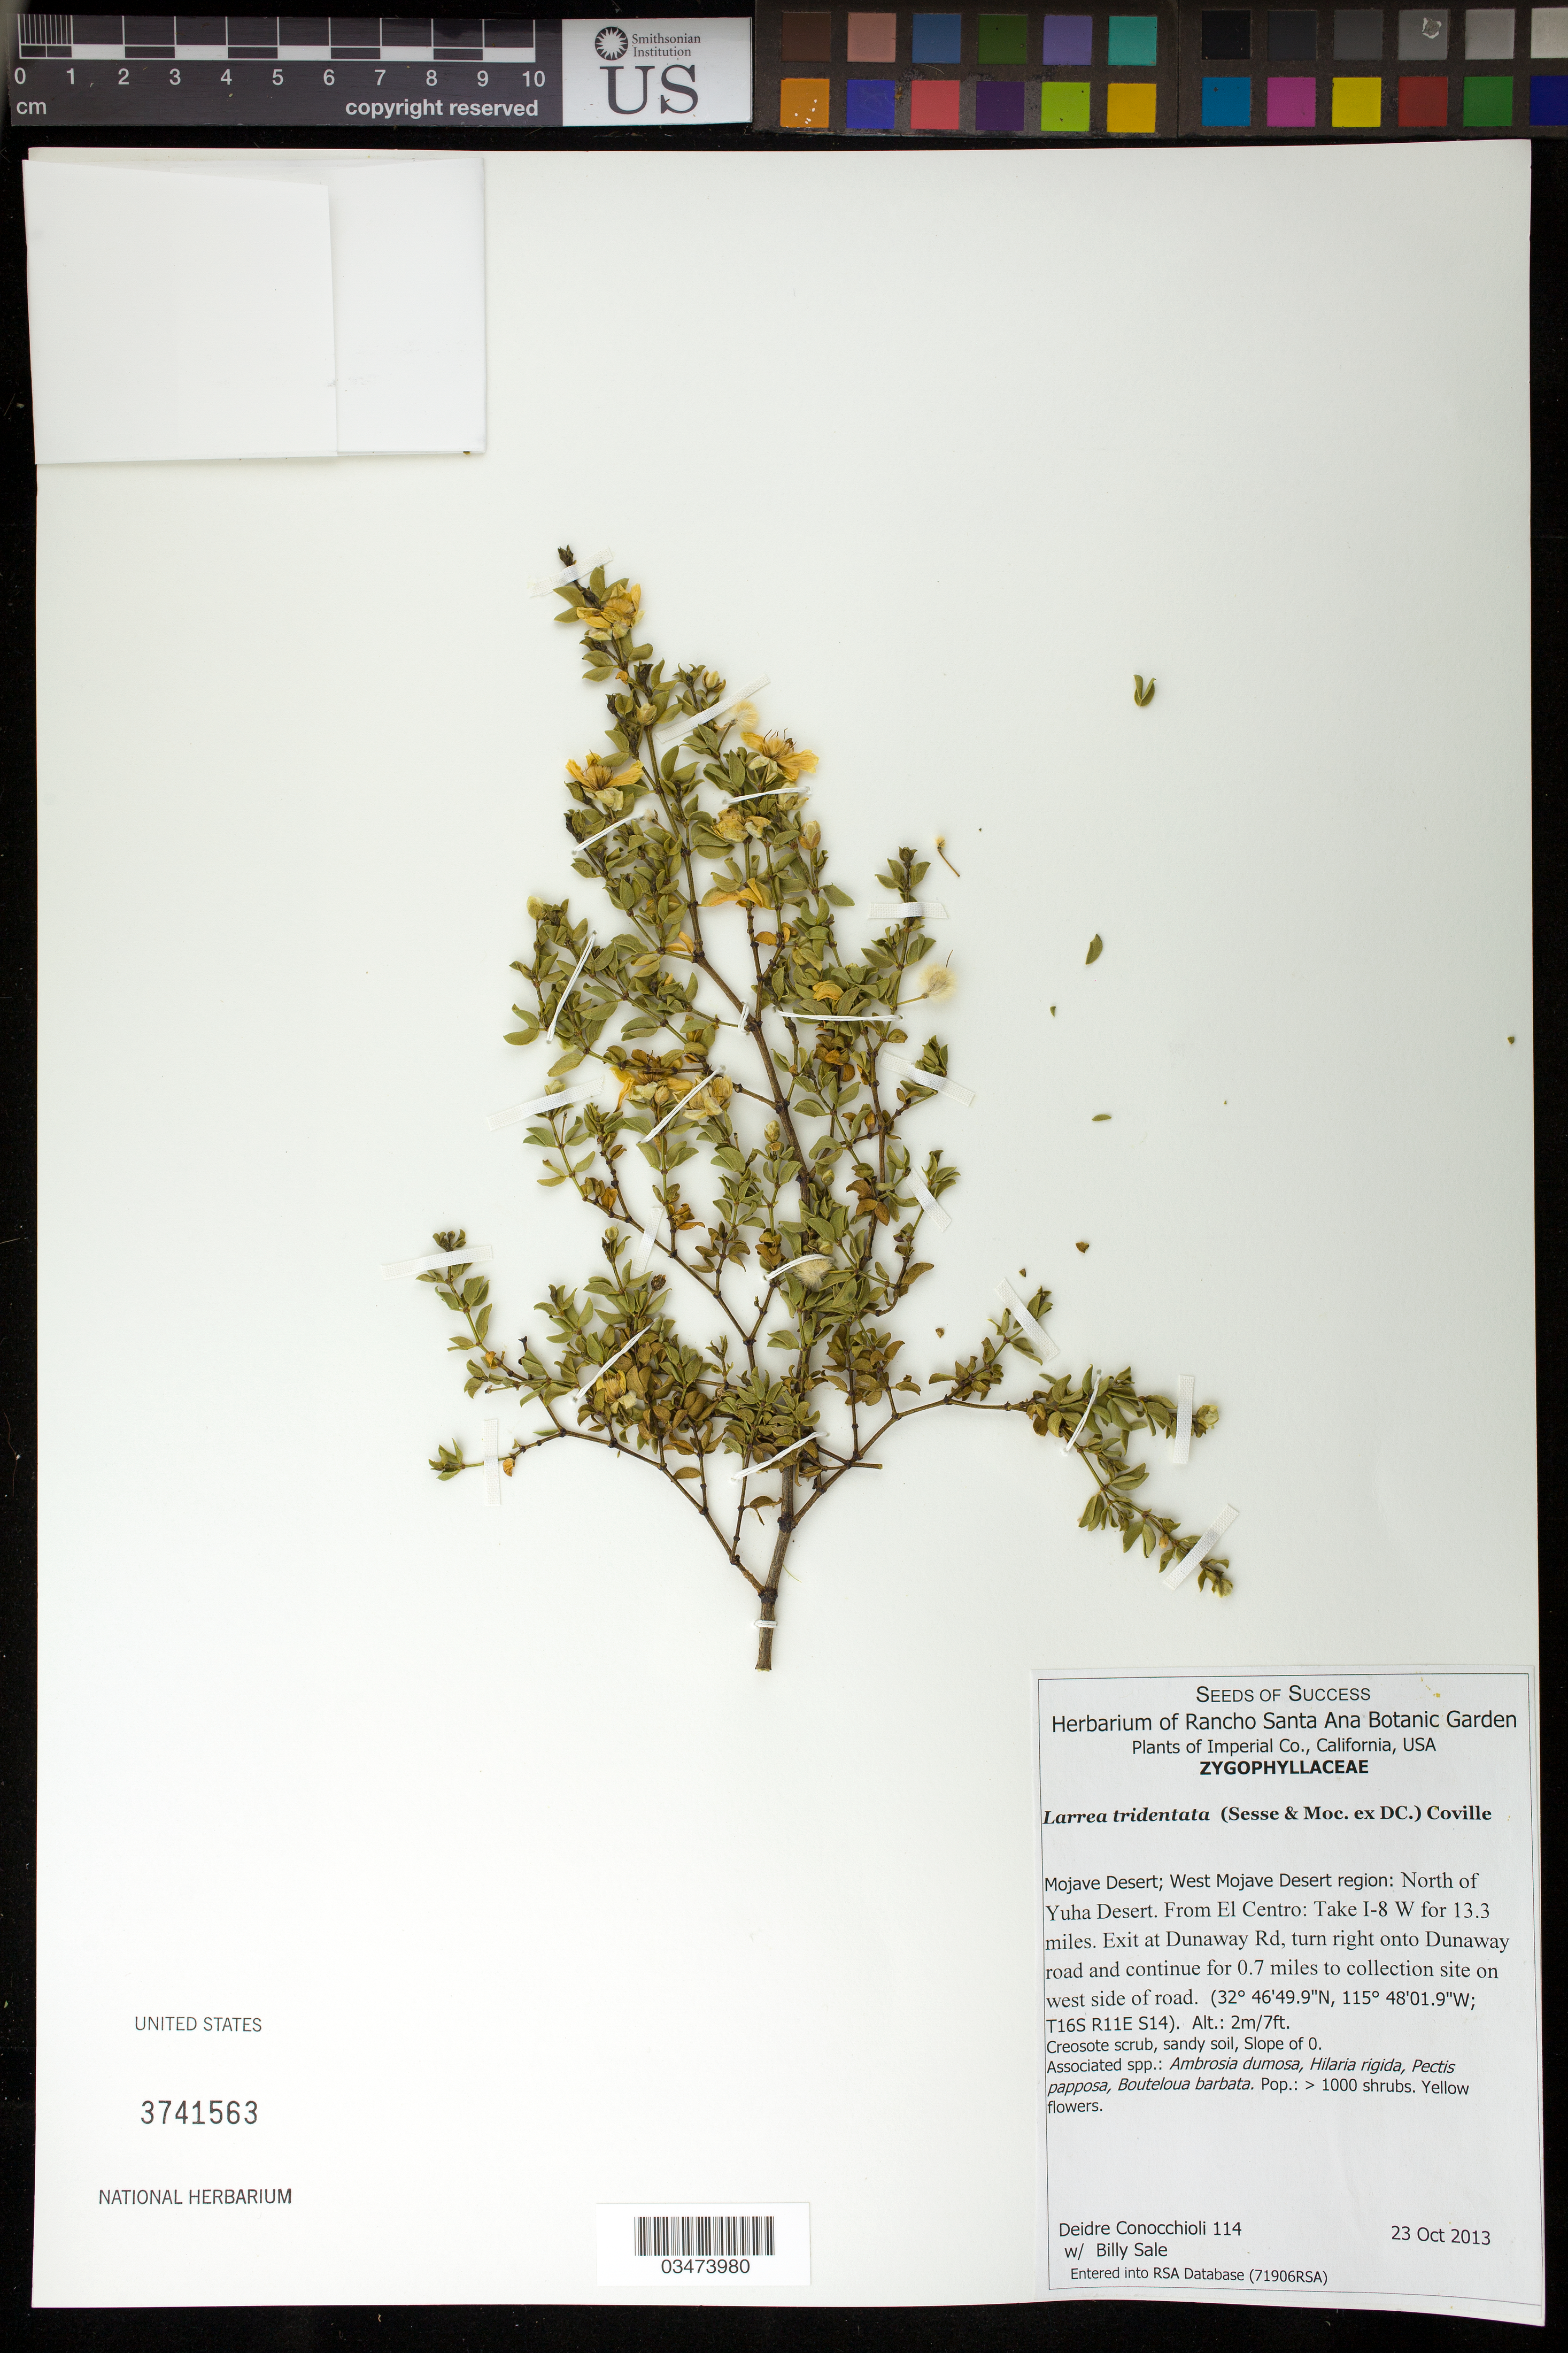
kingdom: Plantae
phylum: Tracheophyta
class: Magnoliopsida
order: Zygophyllales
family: Zygophyllaceae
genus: Larrea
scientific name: Larrea tridentata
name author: (Sessé & Moc. ex DC.) Coville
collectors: D. Conocchioli & B. Sale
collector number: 114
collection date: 2013-10-23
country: United States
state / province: California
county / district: Imperial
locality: Mojave Desert, West region, N of Yuha Desert. West side of Dunaway road.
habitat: Creosote scrub, sandy soil. Associated species: Ambrosia dumosa, Hilaria rigida, Pectic papposa, Bouteloua barbata.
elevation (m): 2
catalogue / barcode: US 3741563